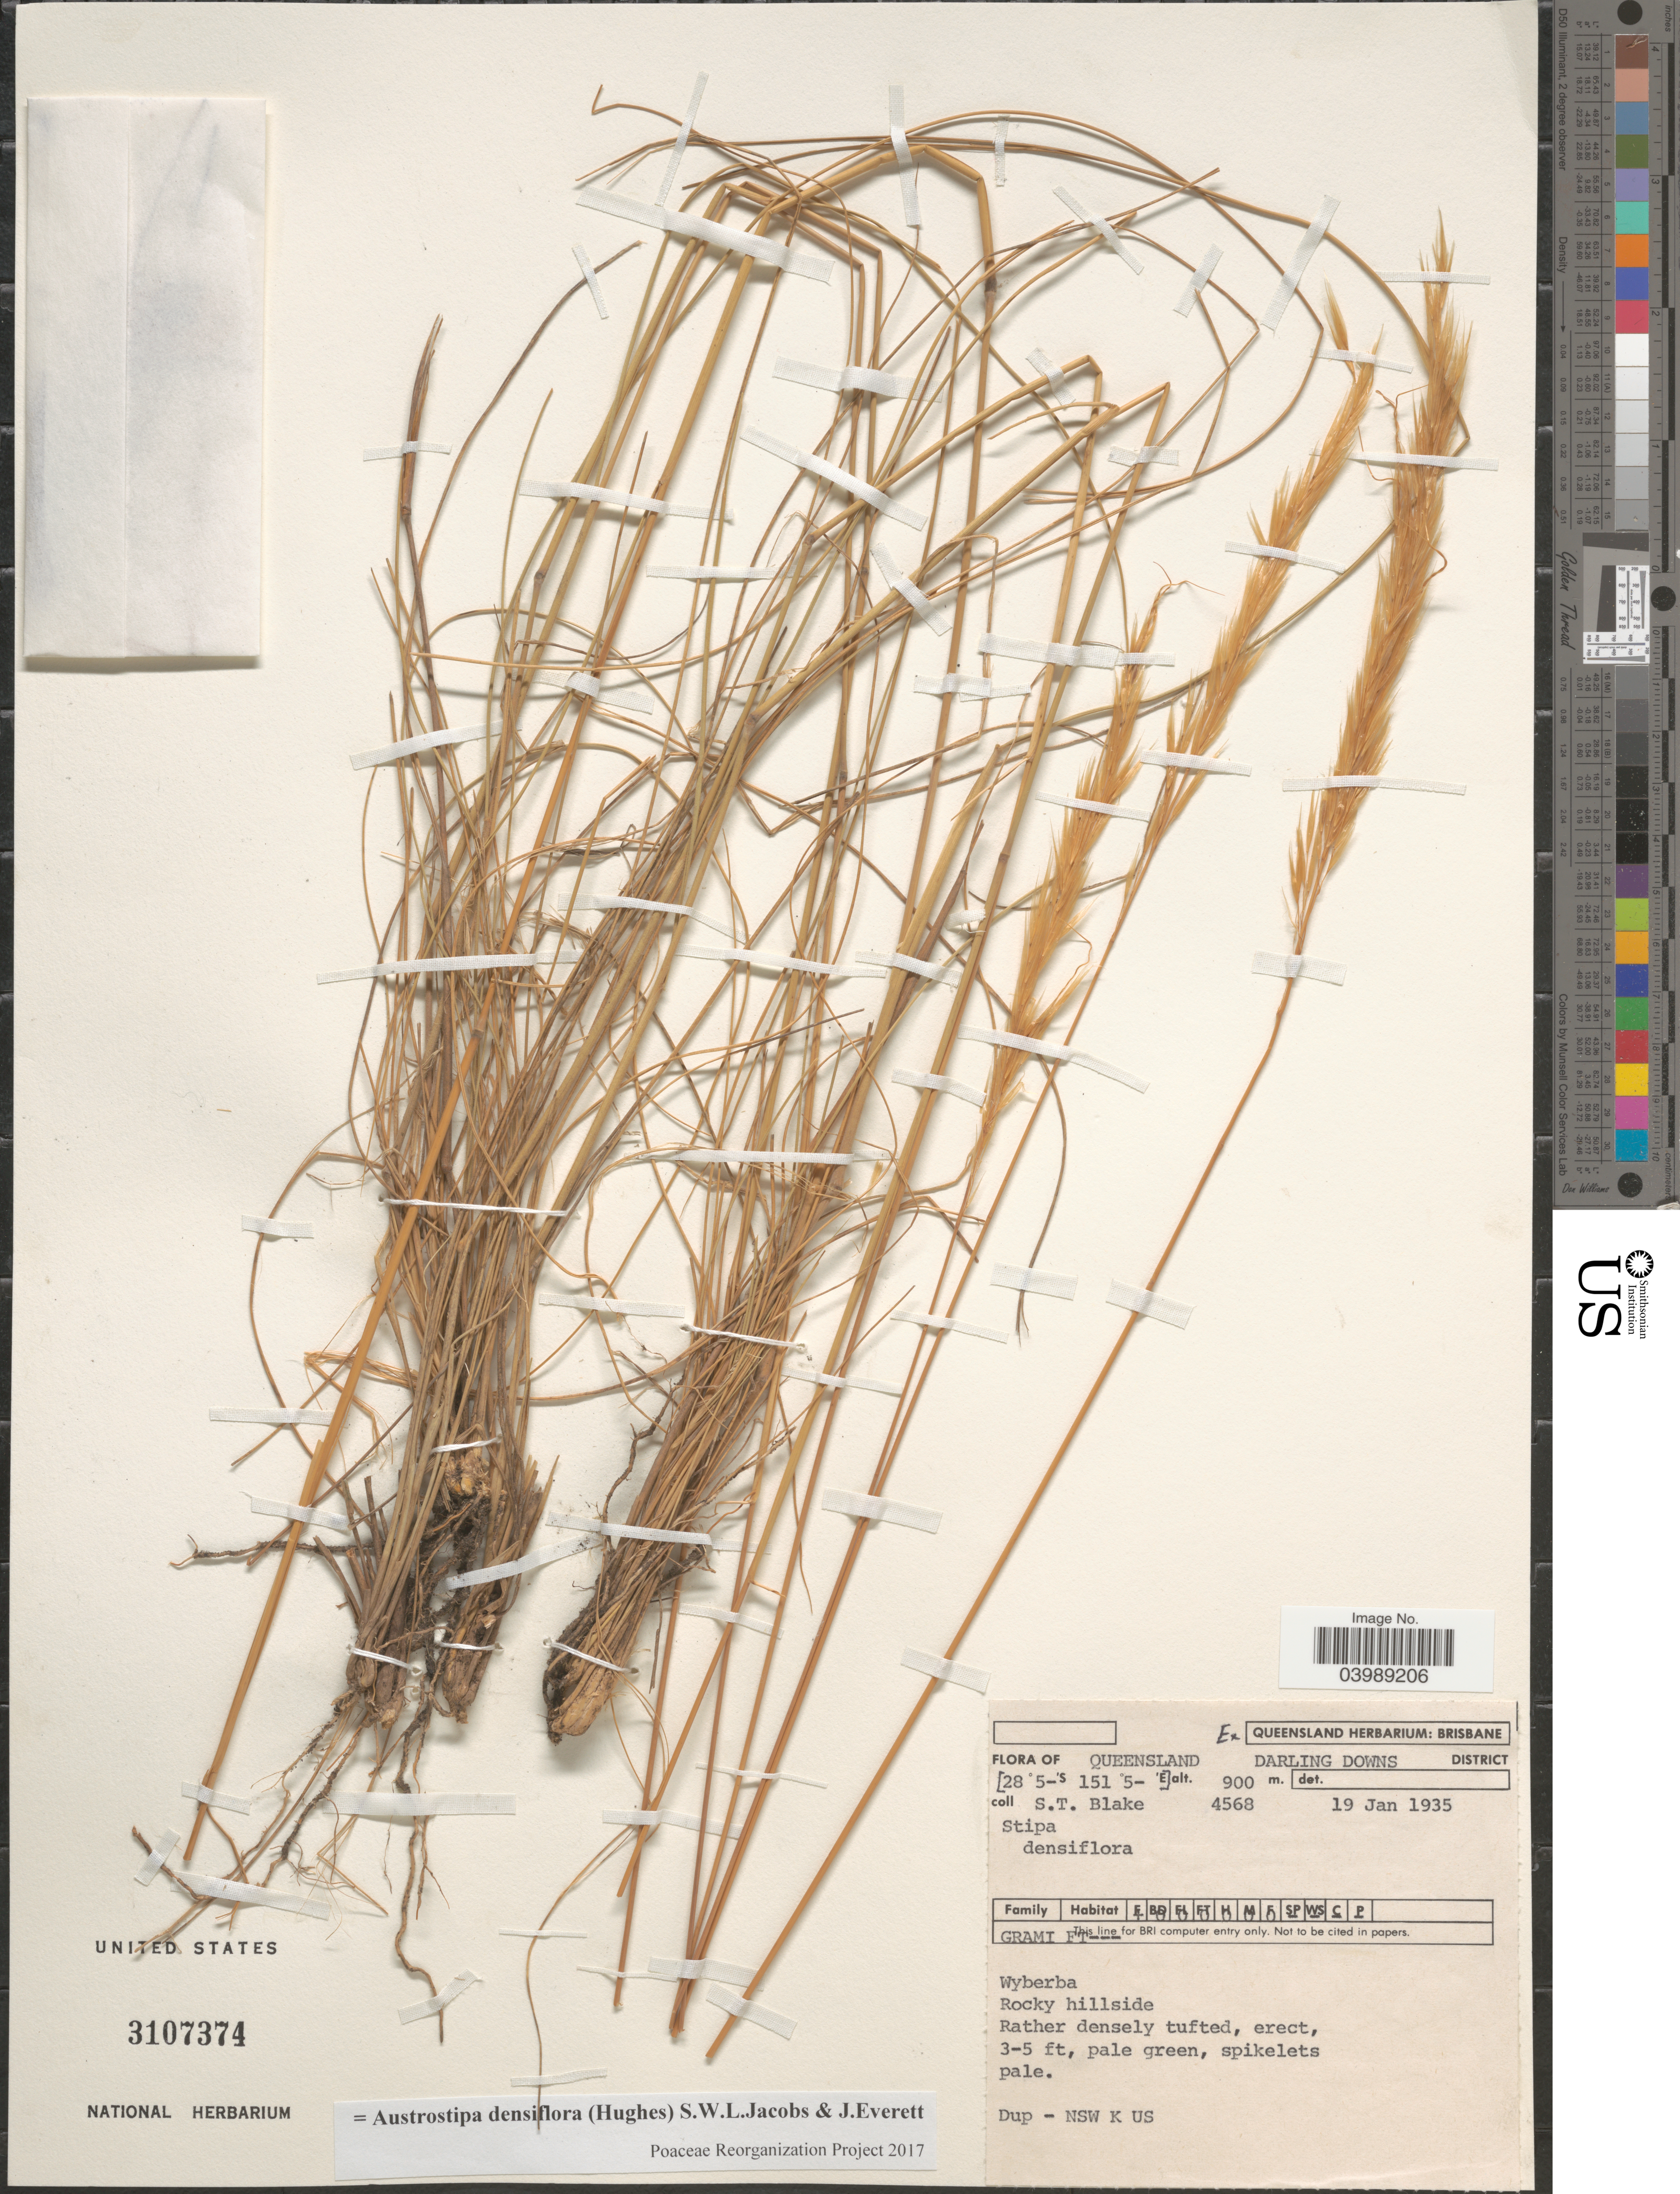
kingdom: Plantae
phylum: Tracheophyta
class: Liliopsida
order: Poales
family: Poaceae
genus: Austrostipa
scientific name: Austrostipa densiflora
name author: (Hughes) S.W.L. Jacobs & J. Everett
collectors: S. T. Blake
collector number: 4568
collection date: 1935-01-19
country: Australia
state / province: Queensland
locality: Darling Downs District. Wyberba.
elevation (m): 900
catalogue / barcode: US 3107374